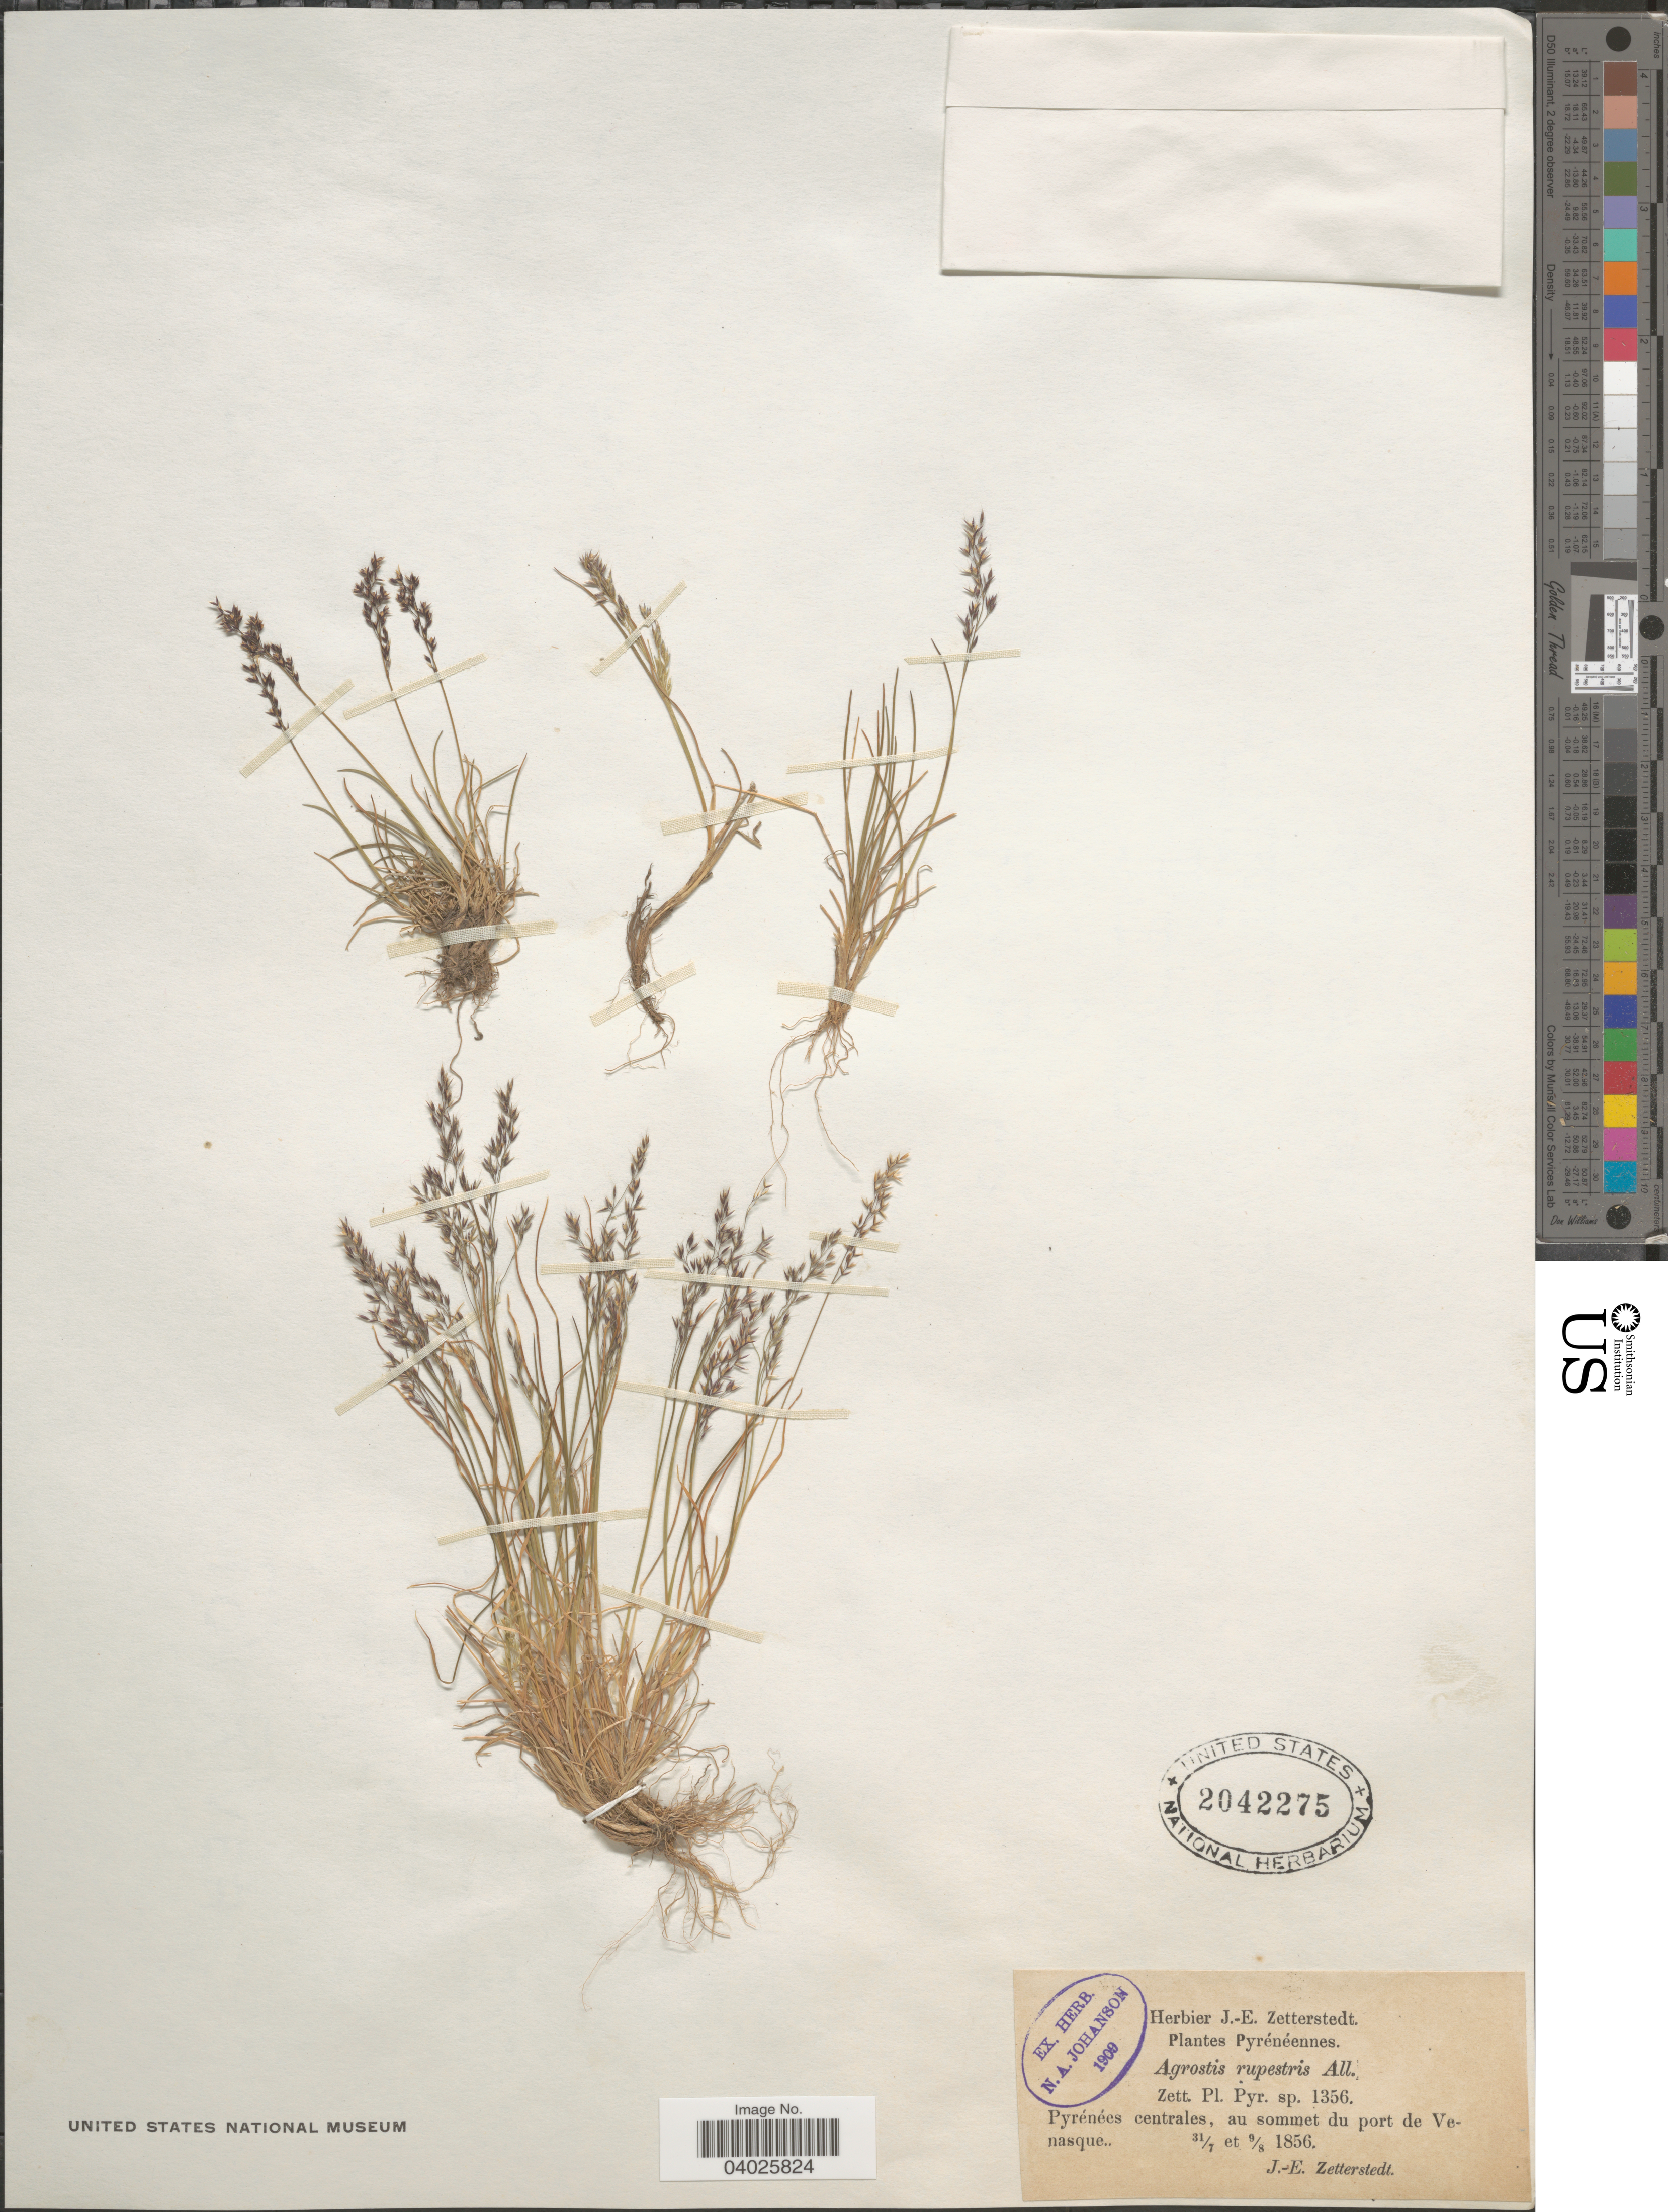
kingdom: Plantae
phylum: Tracheophyta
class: Liliopsida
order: Poales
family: Poaceae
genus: Agrostis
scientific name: Agrostis rupestris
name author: All.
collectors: J.E. Zetterstedt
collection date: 1856-07-31/1856-08-09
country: France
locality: Pyrénéennes. Pyrénées centrales, au sommet du port de Venasque.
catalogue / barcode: US 2042275